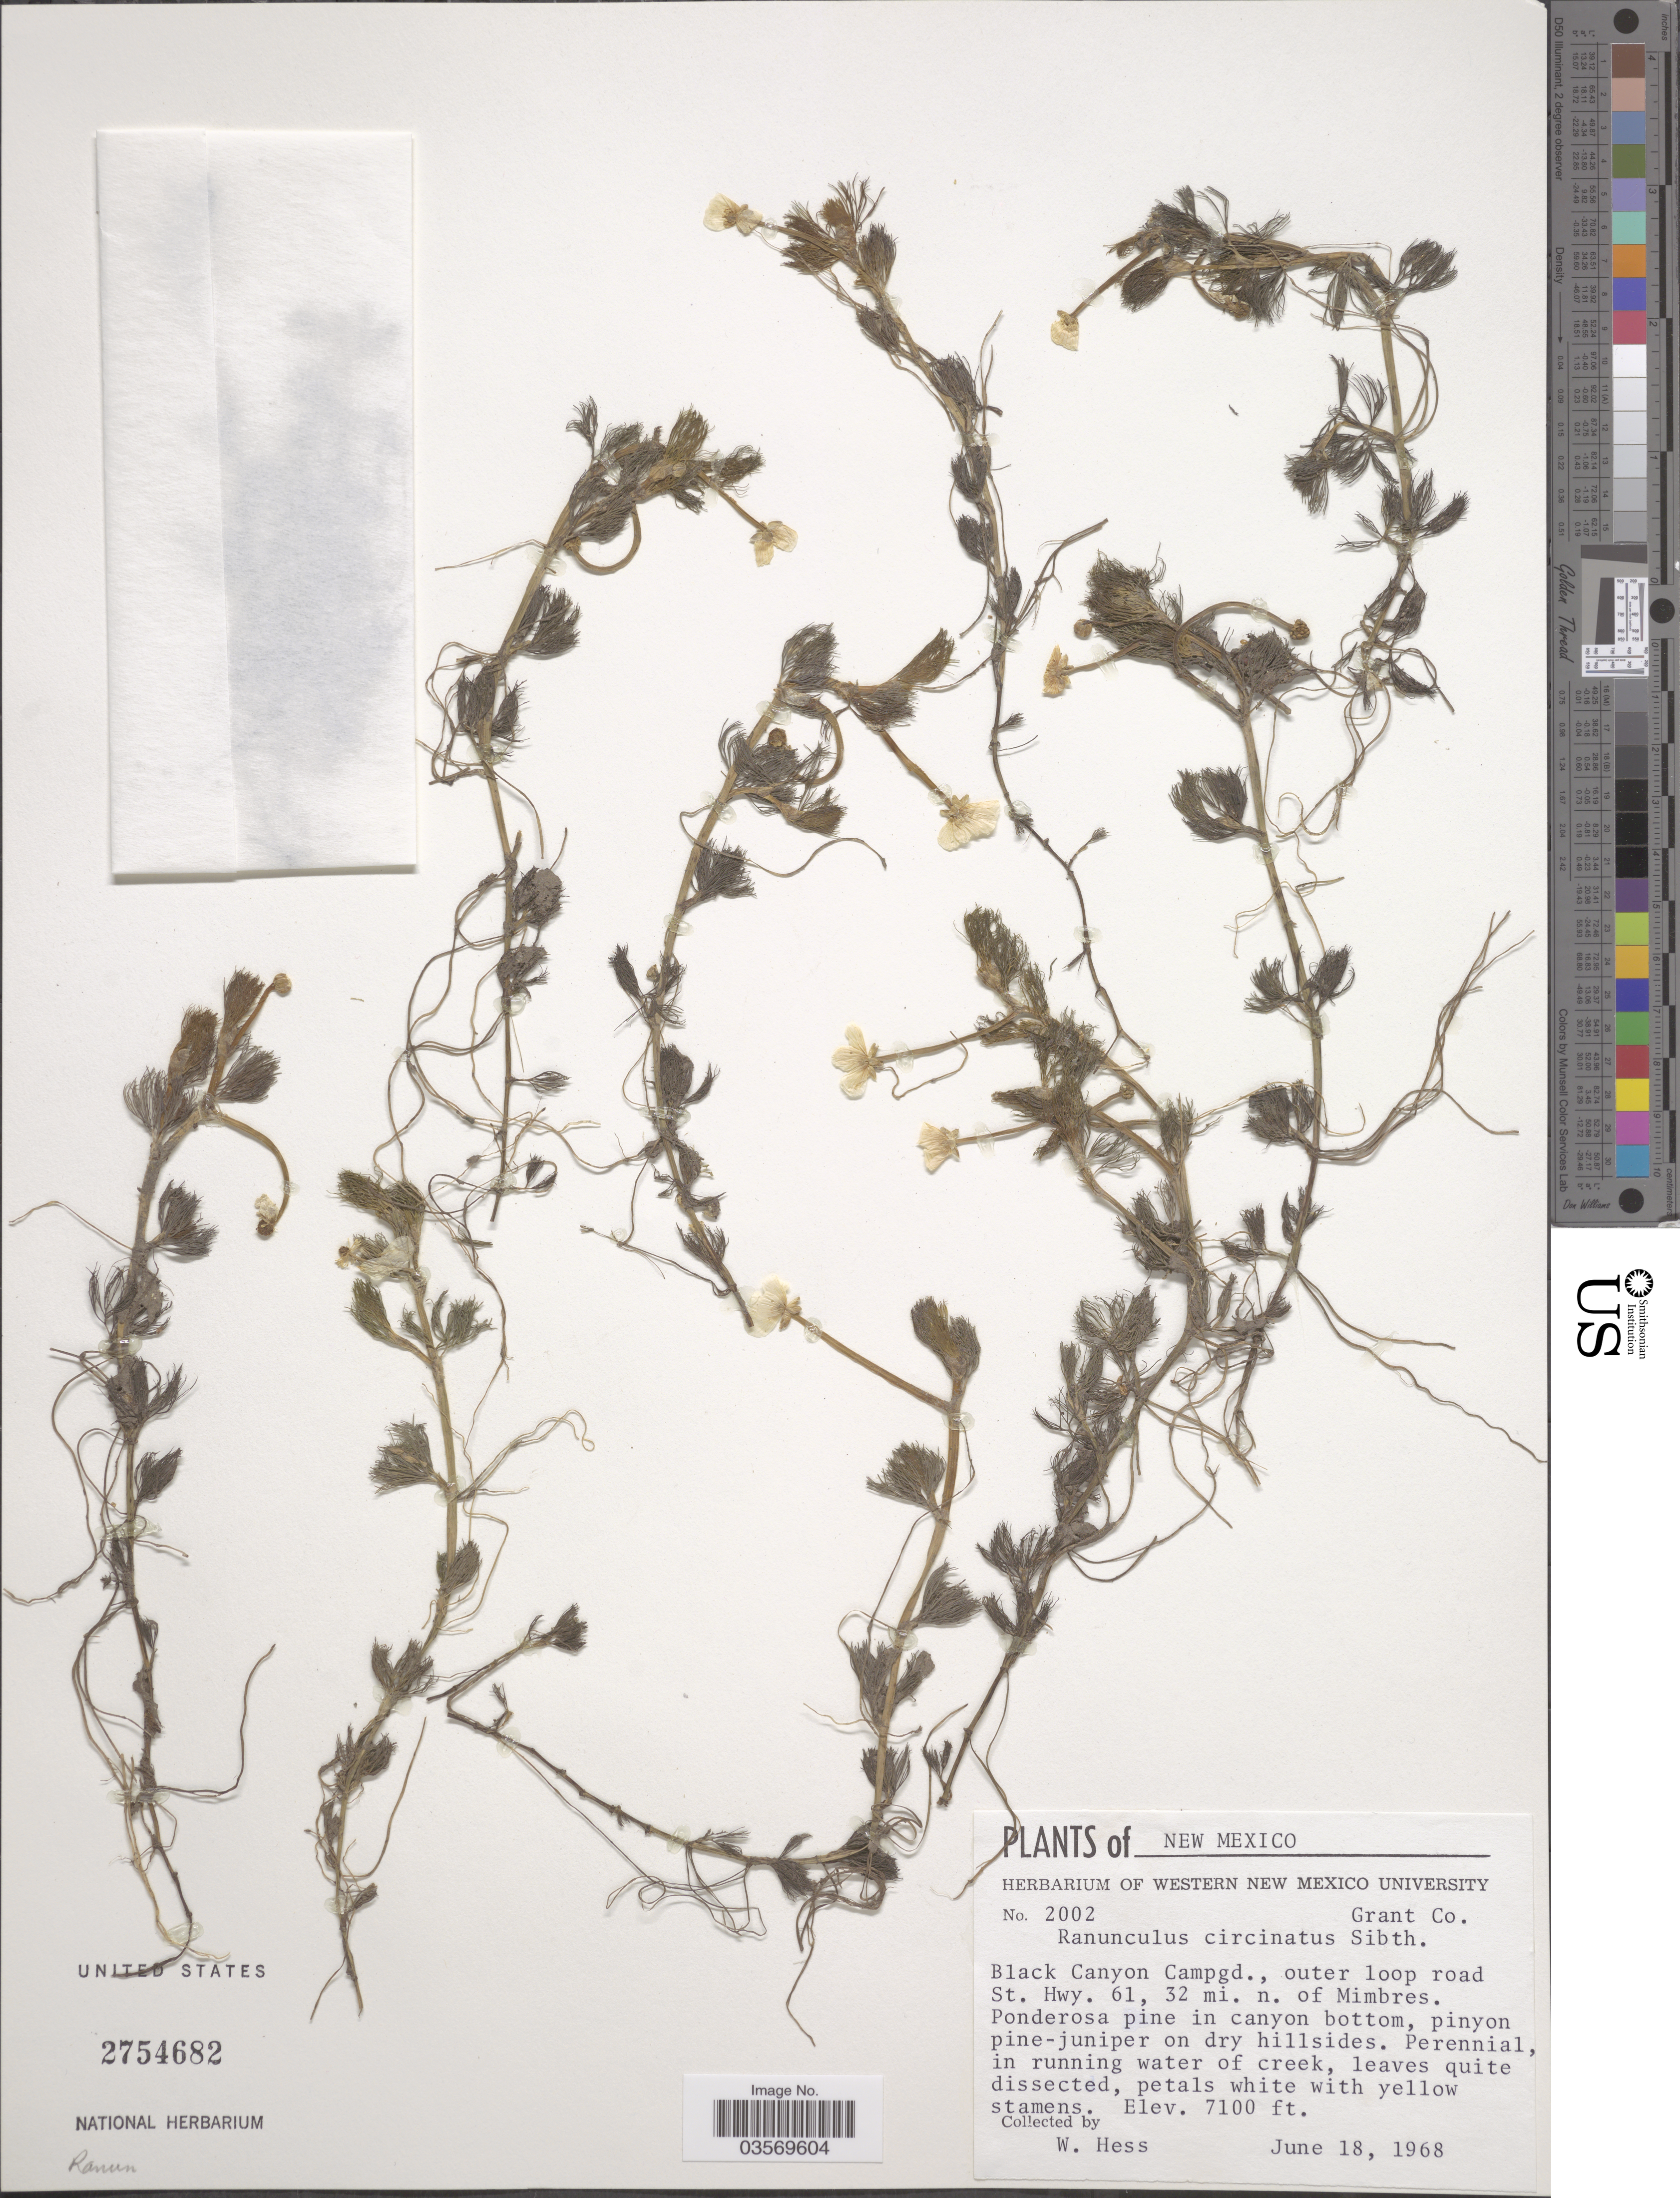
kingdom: Plantae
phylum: Tracheophyta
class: Magnoliopsida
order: Ranunculales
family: Ranunculaceae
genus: Ranunculus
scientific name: Ranunculus longirostris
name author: Godr.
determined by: Strong, Mark T., (BOT), Smithsonian Institution - National Museum of Natural History (UNITED STATES)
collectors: W. Hess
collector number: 2002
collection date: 1968-06-18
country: United States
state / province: New Mexico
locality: Black Canyon Campgd., outer loop road St. Hwy. 61, 32 mi. n. of Mimbres.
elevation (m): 2164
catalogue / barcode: US 2754682